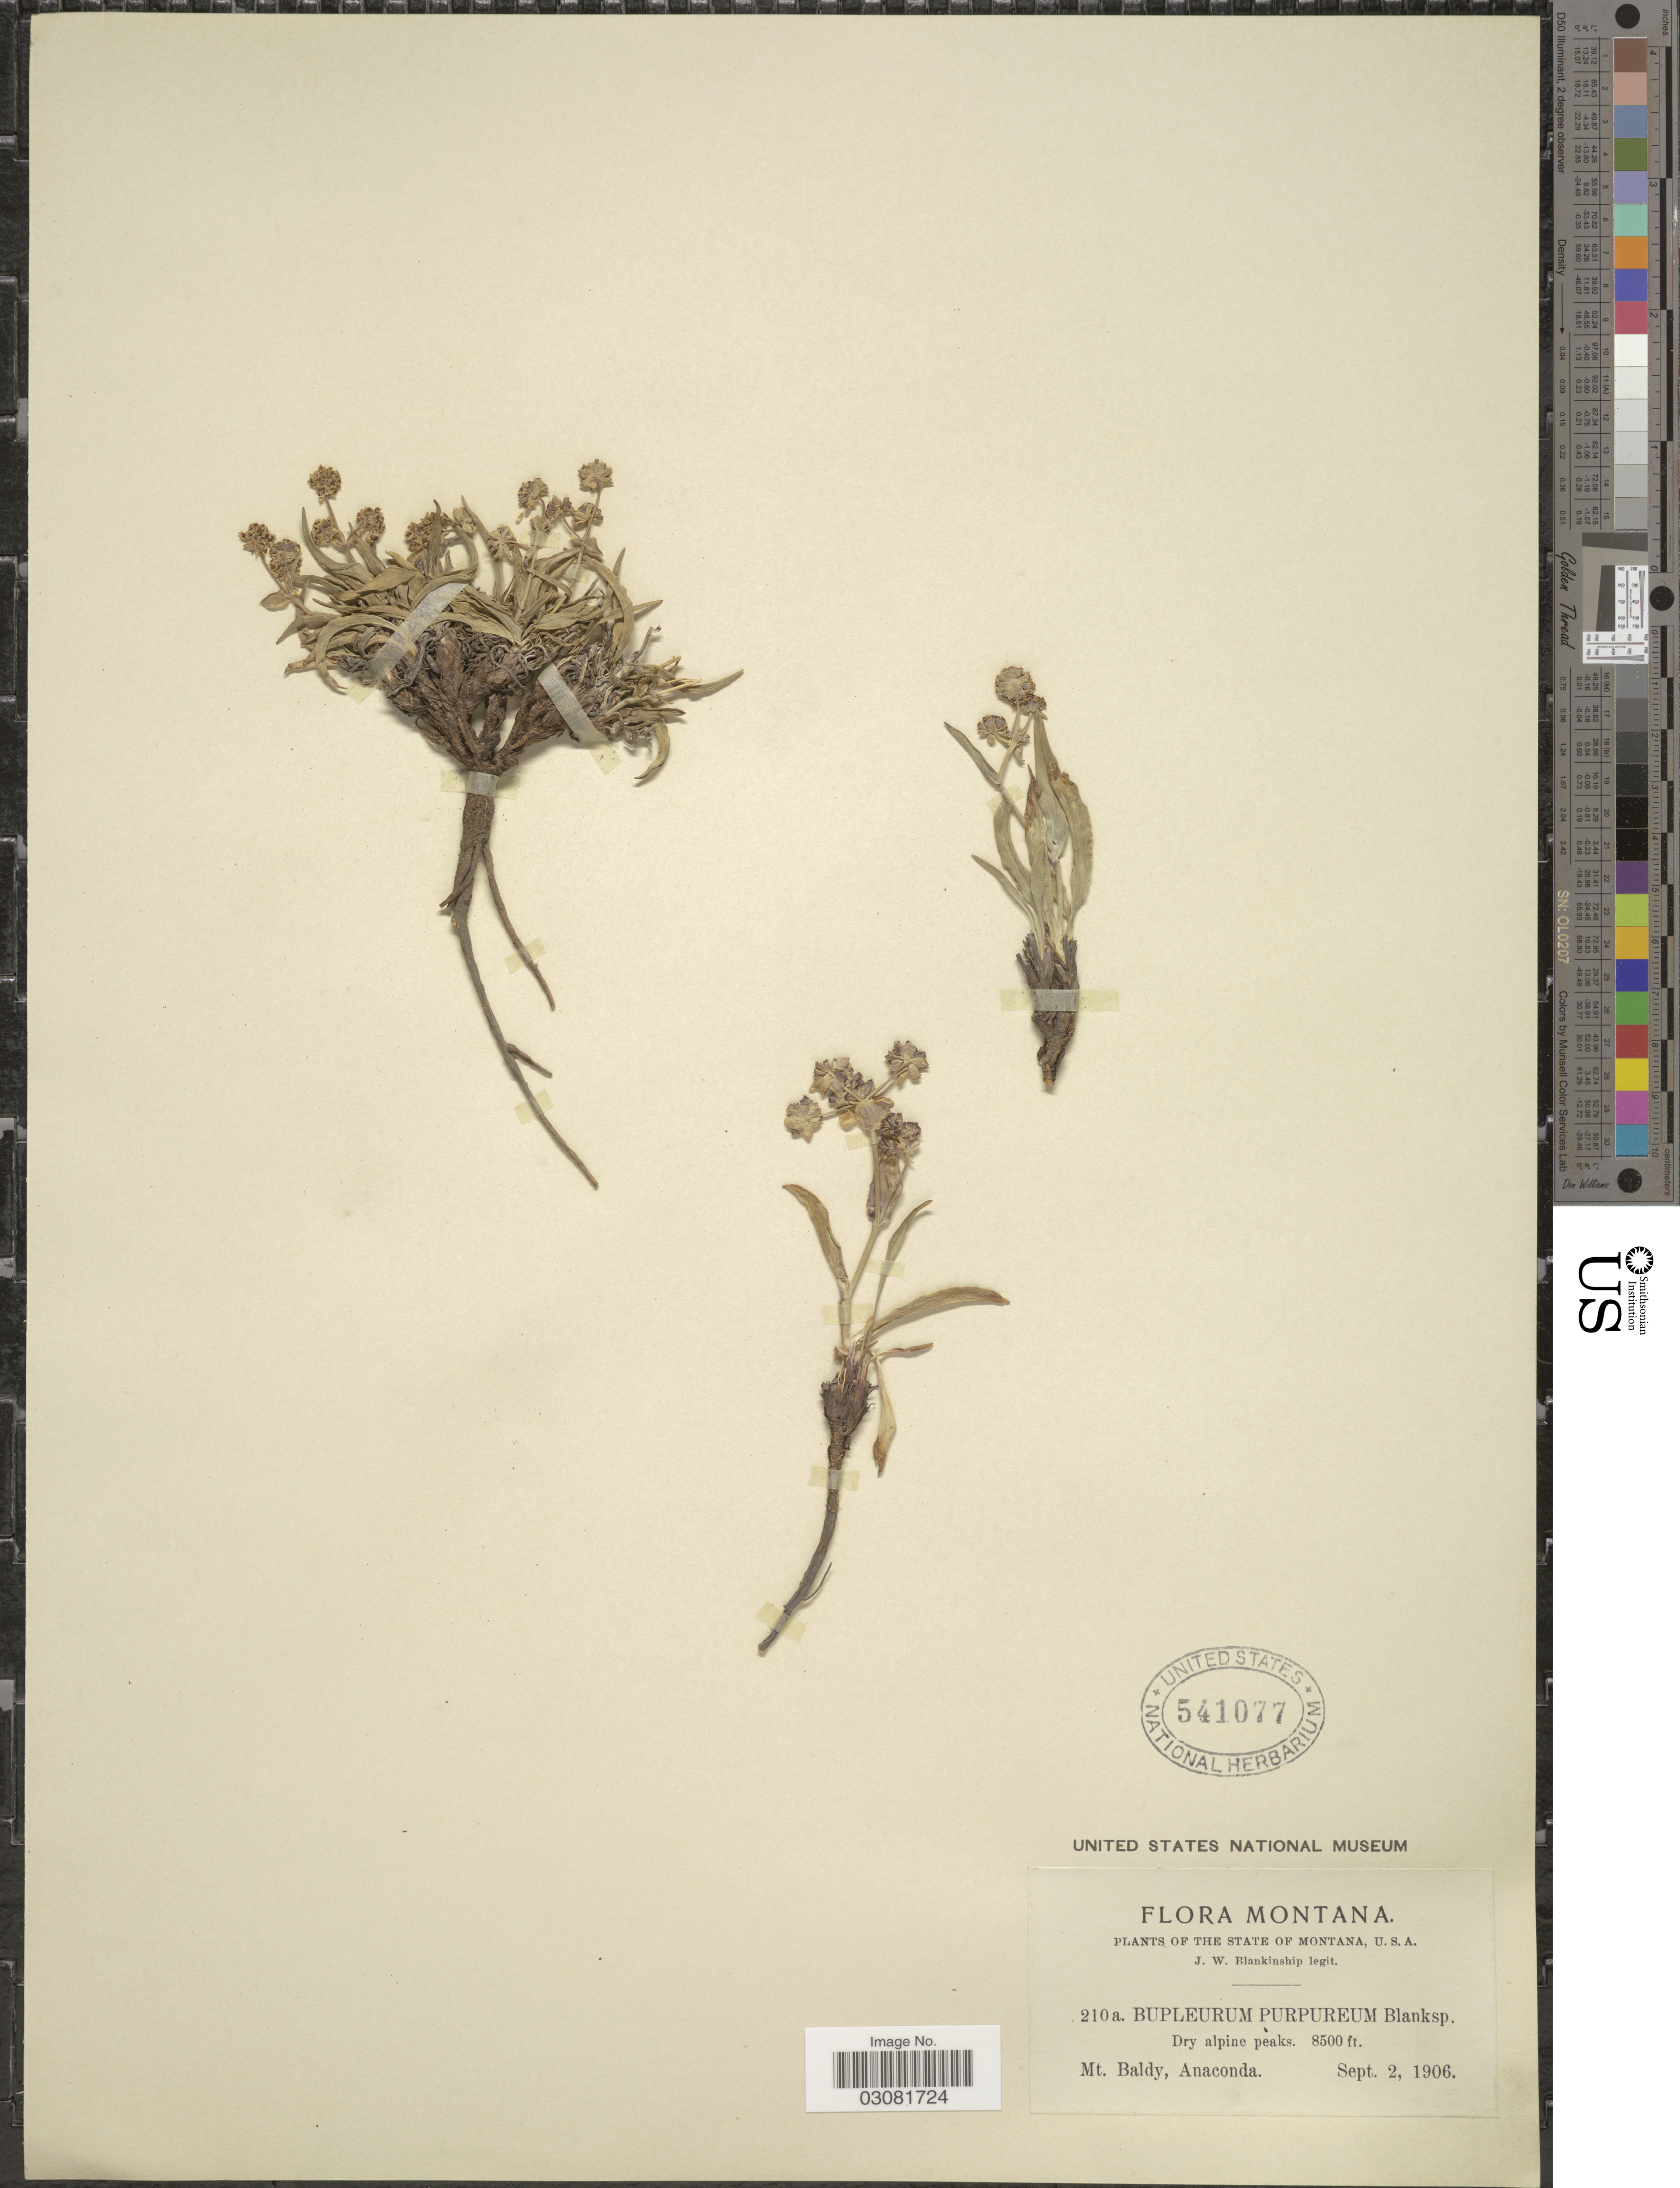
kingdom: Plantae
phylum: Tracheophyta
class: Magnoliopsida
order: Apiales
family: Apiaceae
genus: Bupleurum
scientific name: Bupleurum purpureum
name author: Blank.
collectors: J. W. Blankinship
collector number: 210a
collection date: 1906-09-02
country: United States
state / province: Montana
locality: Mt. Baldy, Anaconda.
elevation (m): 2591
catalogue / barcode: US 541077